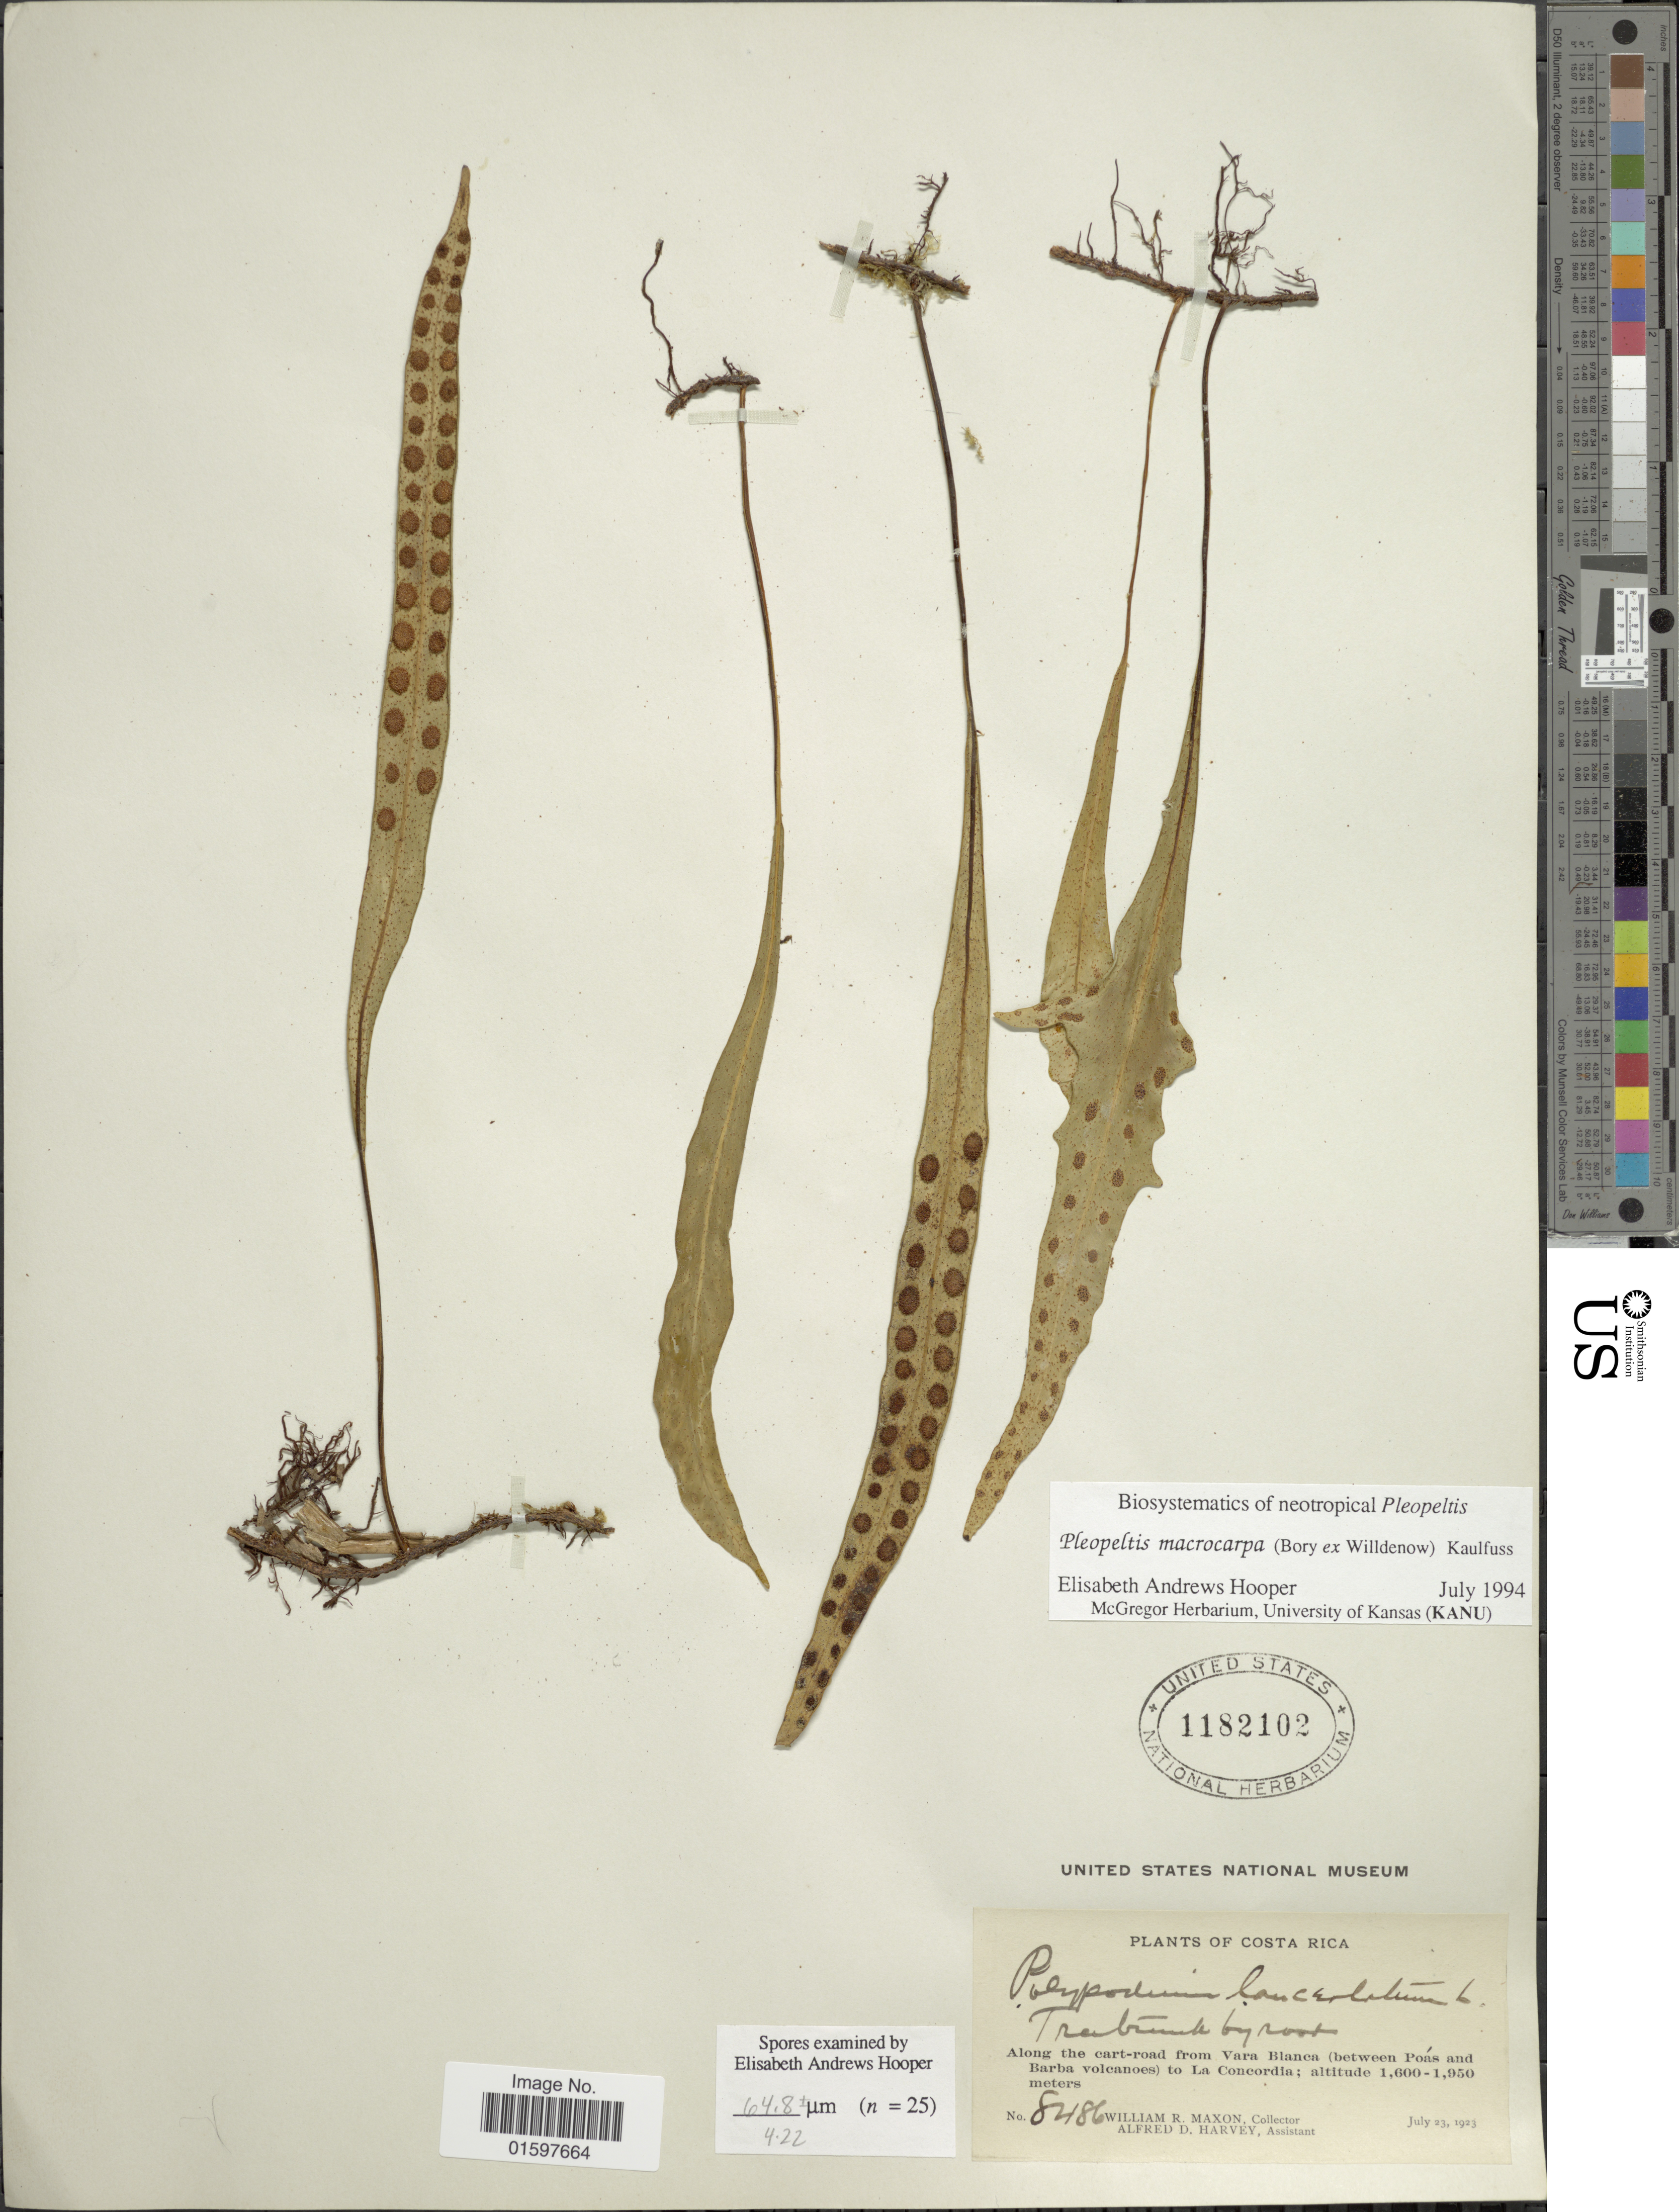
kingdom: Plantae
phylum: Tracheophyta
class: Polypodiopsida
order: Polypodiales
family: Polypodiaceae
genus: Pleopeltis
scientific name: Pleopeltis lanceolata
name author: Kaulf.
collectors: W. R. Maxon & A. D. Harvey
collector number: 8486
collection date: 1923-07-23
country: Costa Rica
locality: Along the cart-road from Vara Blanca (between Poás and Barba volcanoes) to La Concordia.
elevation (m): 1600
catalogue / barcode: US 1182102